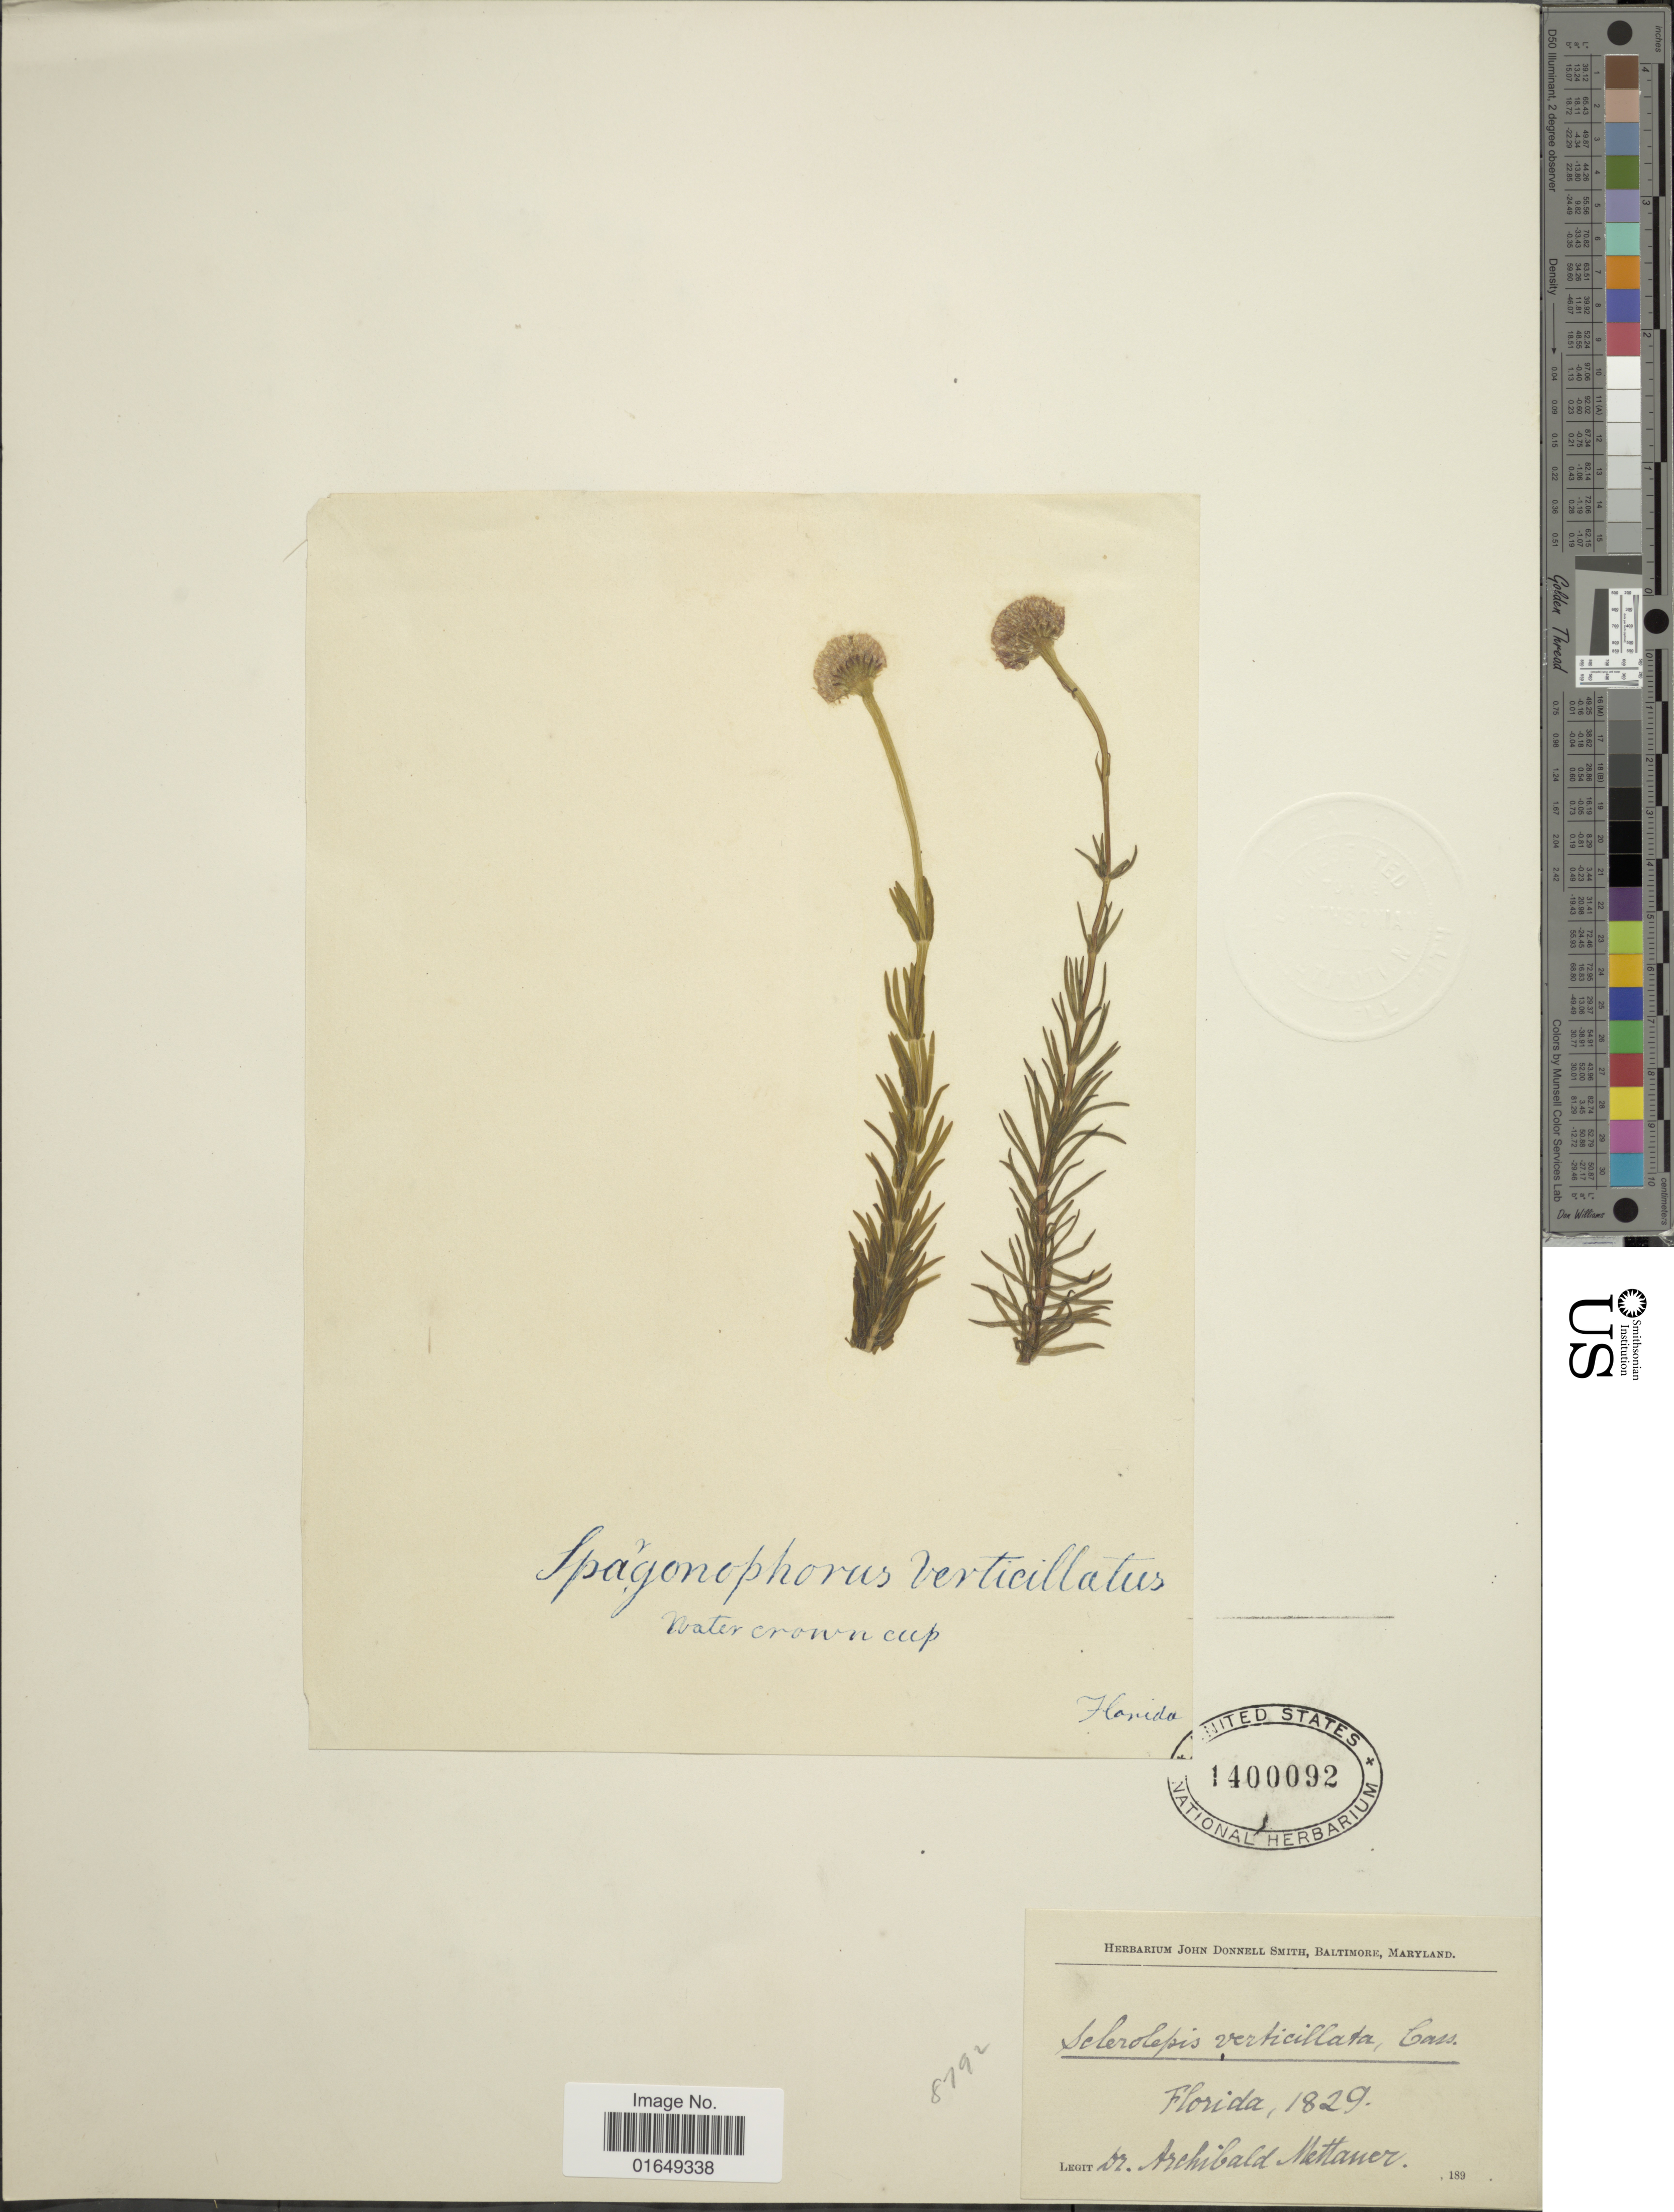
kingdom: Plantae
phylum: Tracheophyta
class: Magnoliopsida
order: Asterales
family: Asteraceae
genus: Sclerolepis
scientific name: Sclerolepis uniflora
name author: (Walter) Britton et al.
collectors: A. Mettauer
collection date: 1829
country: United States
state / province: Florida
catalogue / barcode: US 1400092